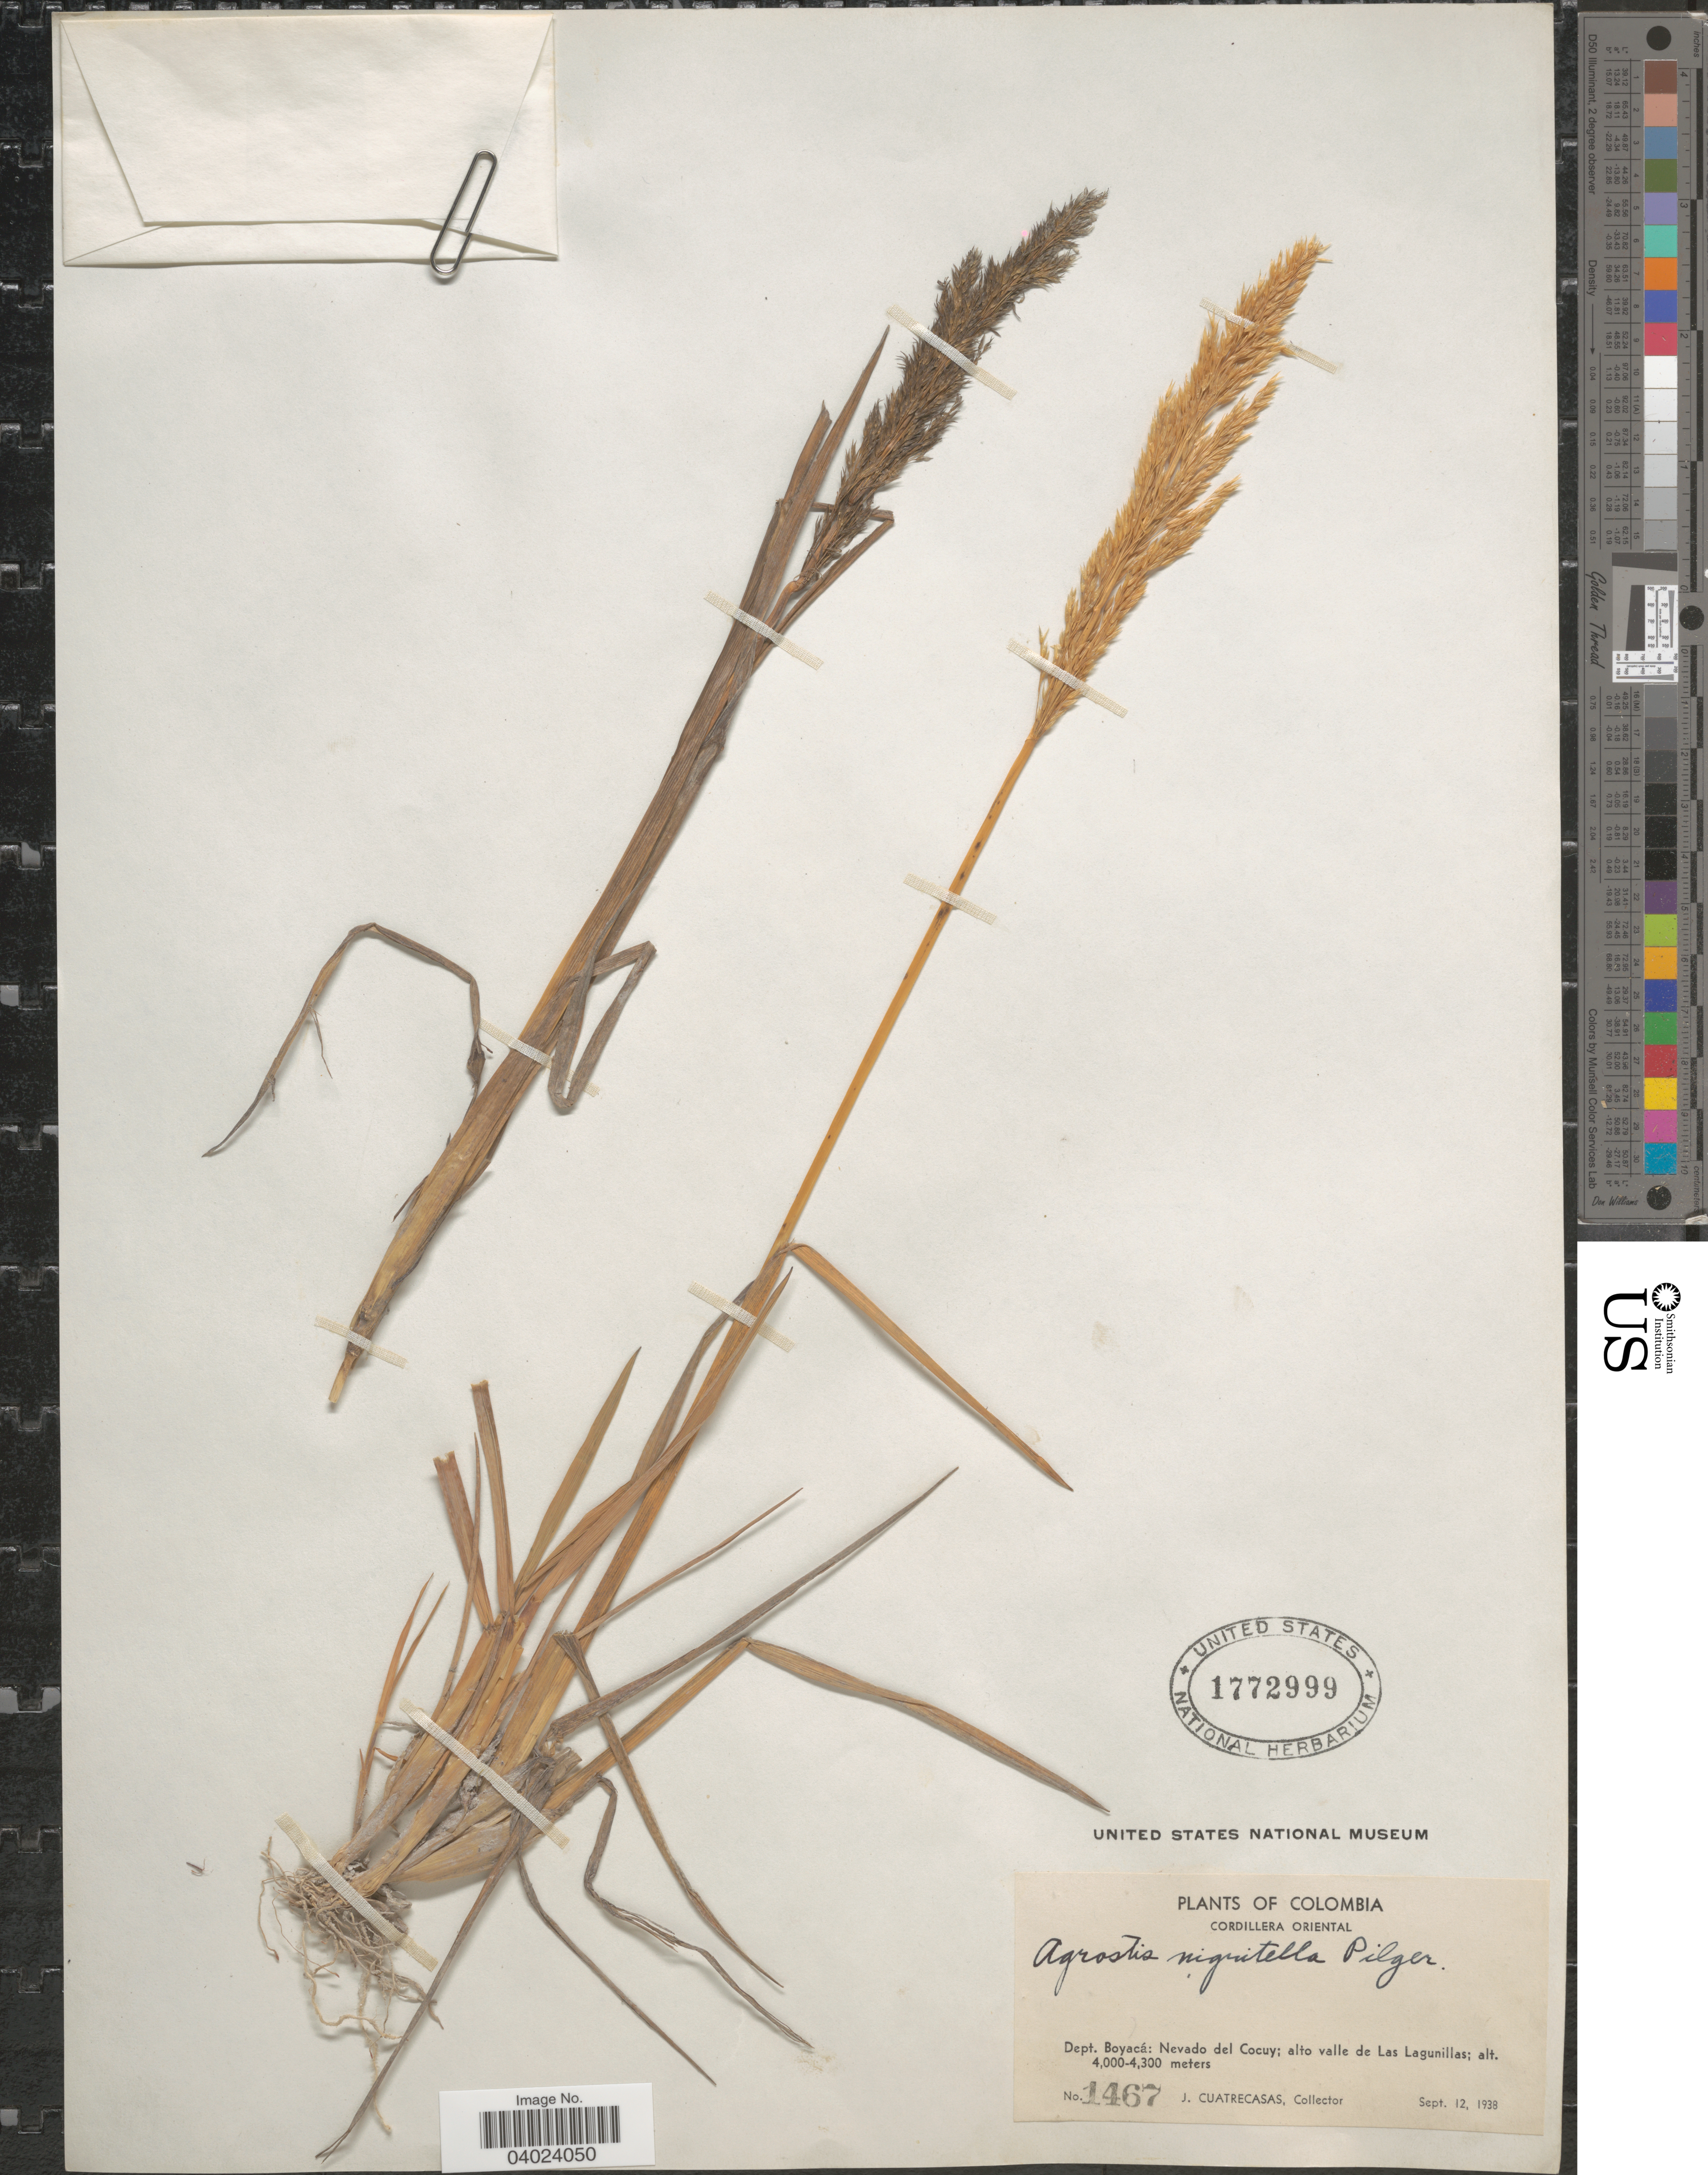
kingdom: Plantae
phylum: Tracheophyta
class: Liliopsida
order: Poales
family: Poaceae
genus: Agrostis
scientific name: Agrostis foliata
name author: Hook. f.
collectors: J. Cuatrecasas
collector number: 1467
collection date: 1938-09-12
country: Colombia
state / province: Boyacá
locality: Cordillera Oriental. Dept. Boyacá: Nevado del Cocuy; alto valle de Las Lagunillas.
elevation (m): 4000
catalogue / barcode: US 1772999